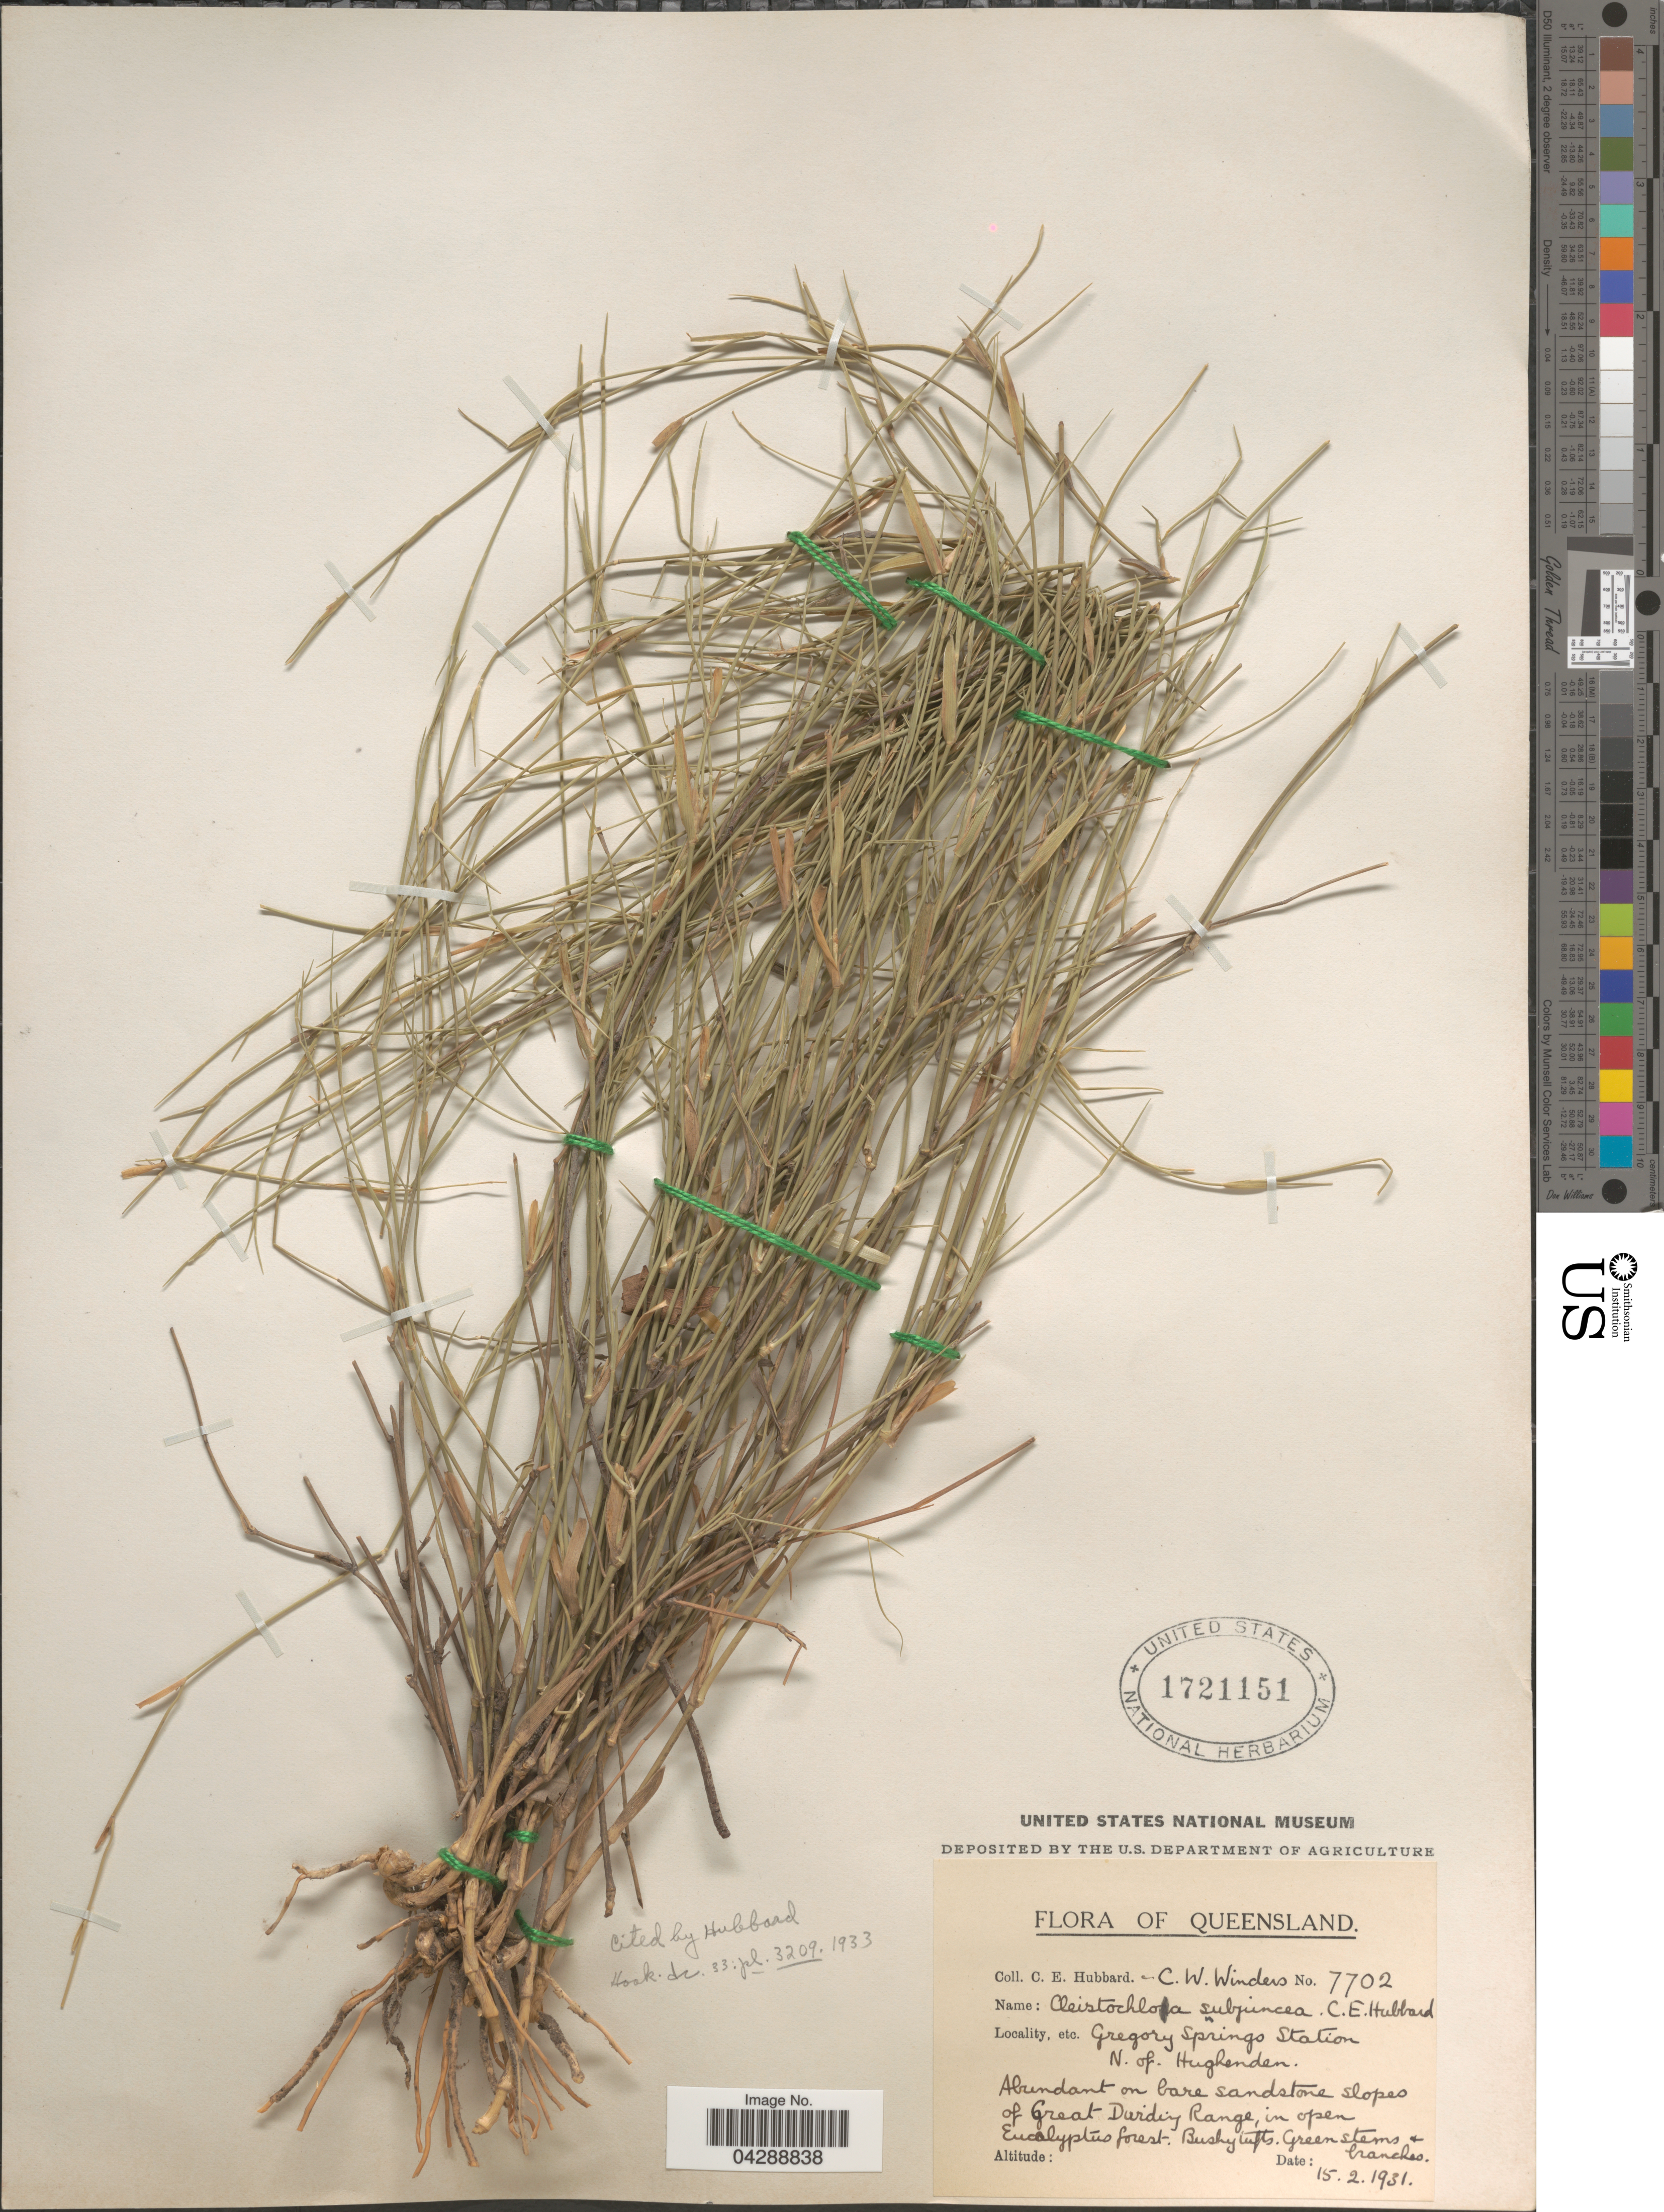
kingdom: Plantae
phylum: Tracheophyta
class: Liliopsida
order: Poales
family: Poaceae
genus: Cleistochloa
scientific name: Cleistochloa subjuncea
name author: C. E. Hubb.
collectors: C. E. Hubbard & C. Winders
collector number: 7702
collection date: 1931-02-15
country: Australia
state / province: Queensland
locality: Gregory Springs Station. N. of Hughenden. Abundant on bare sandstone slopes of Great Dividing Range, in open Eucalyptus forest.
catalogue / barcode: US 1721151